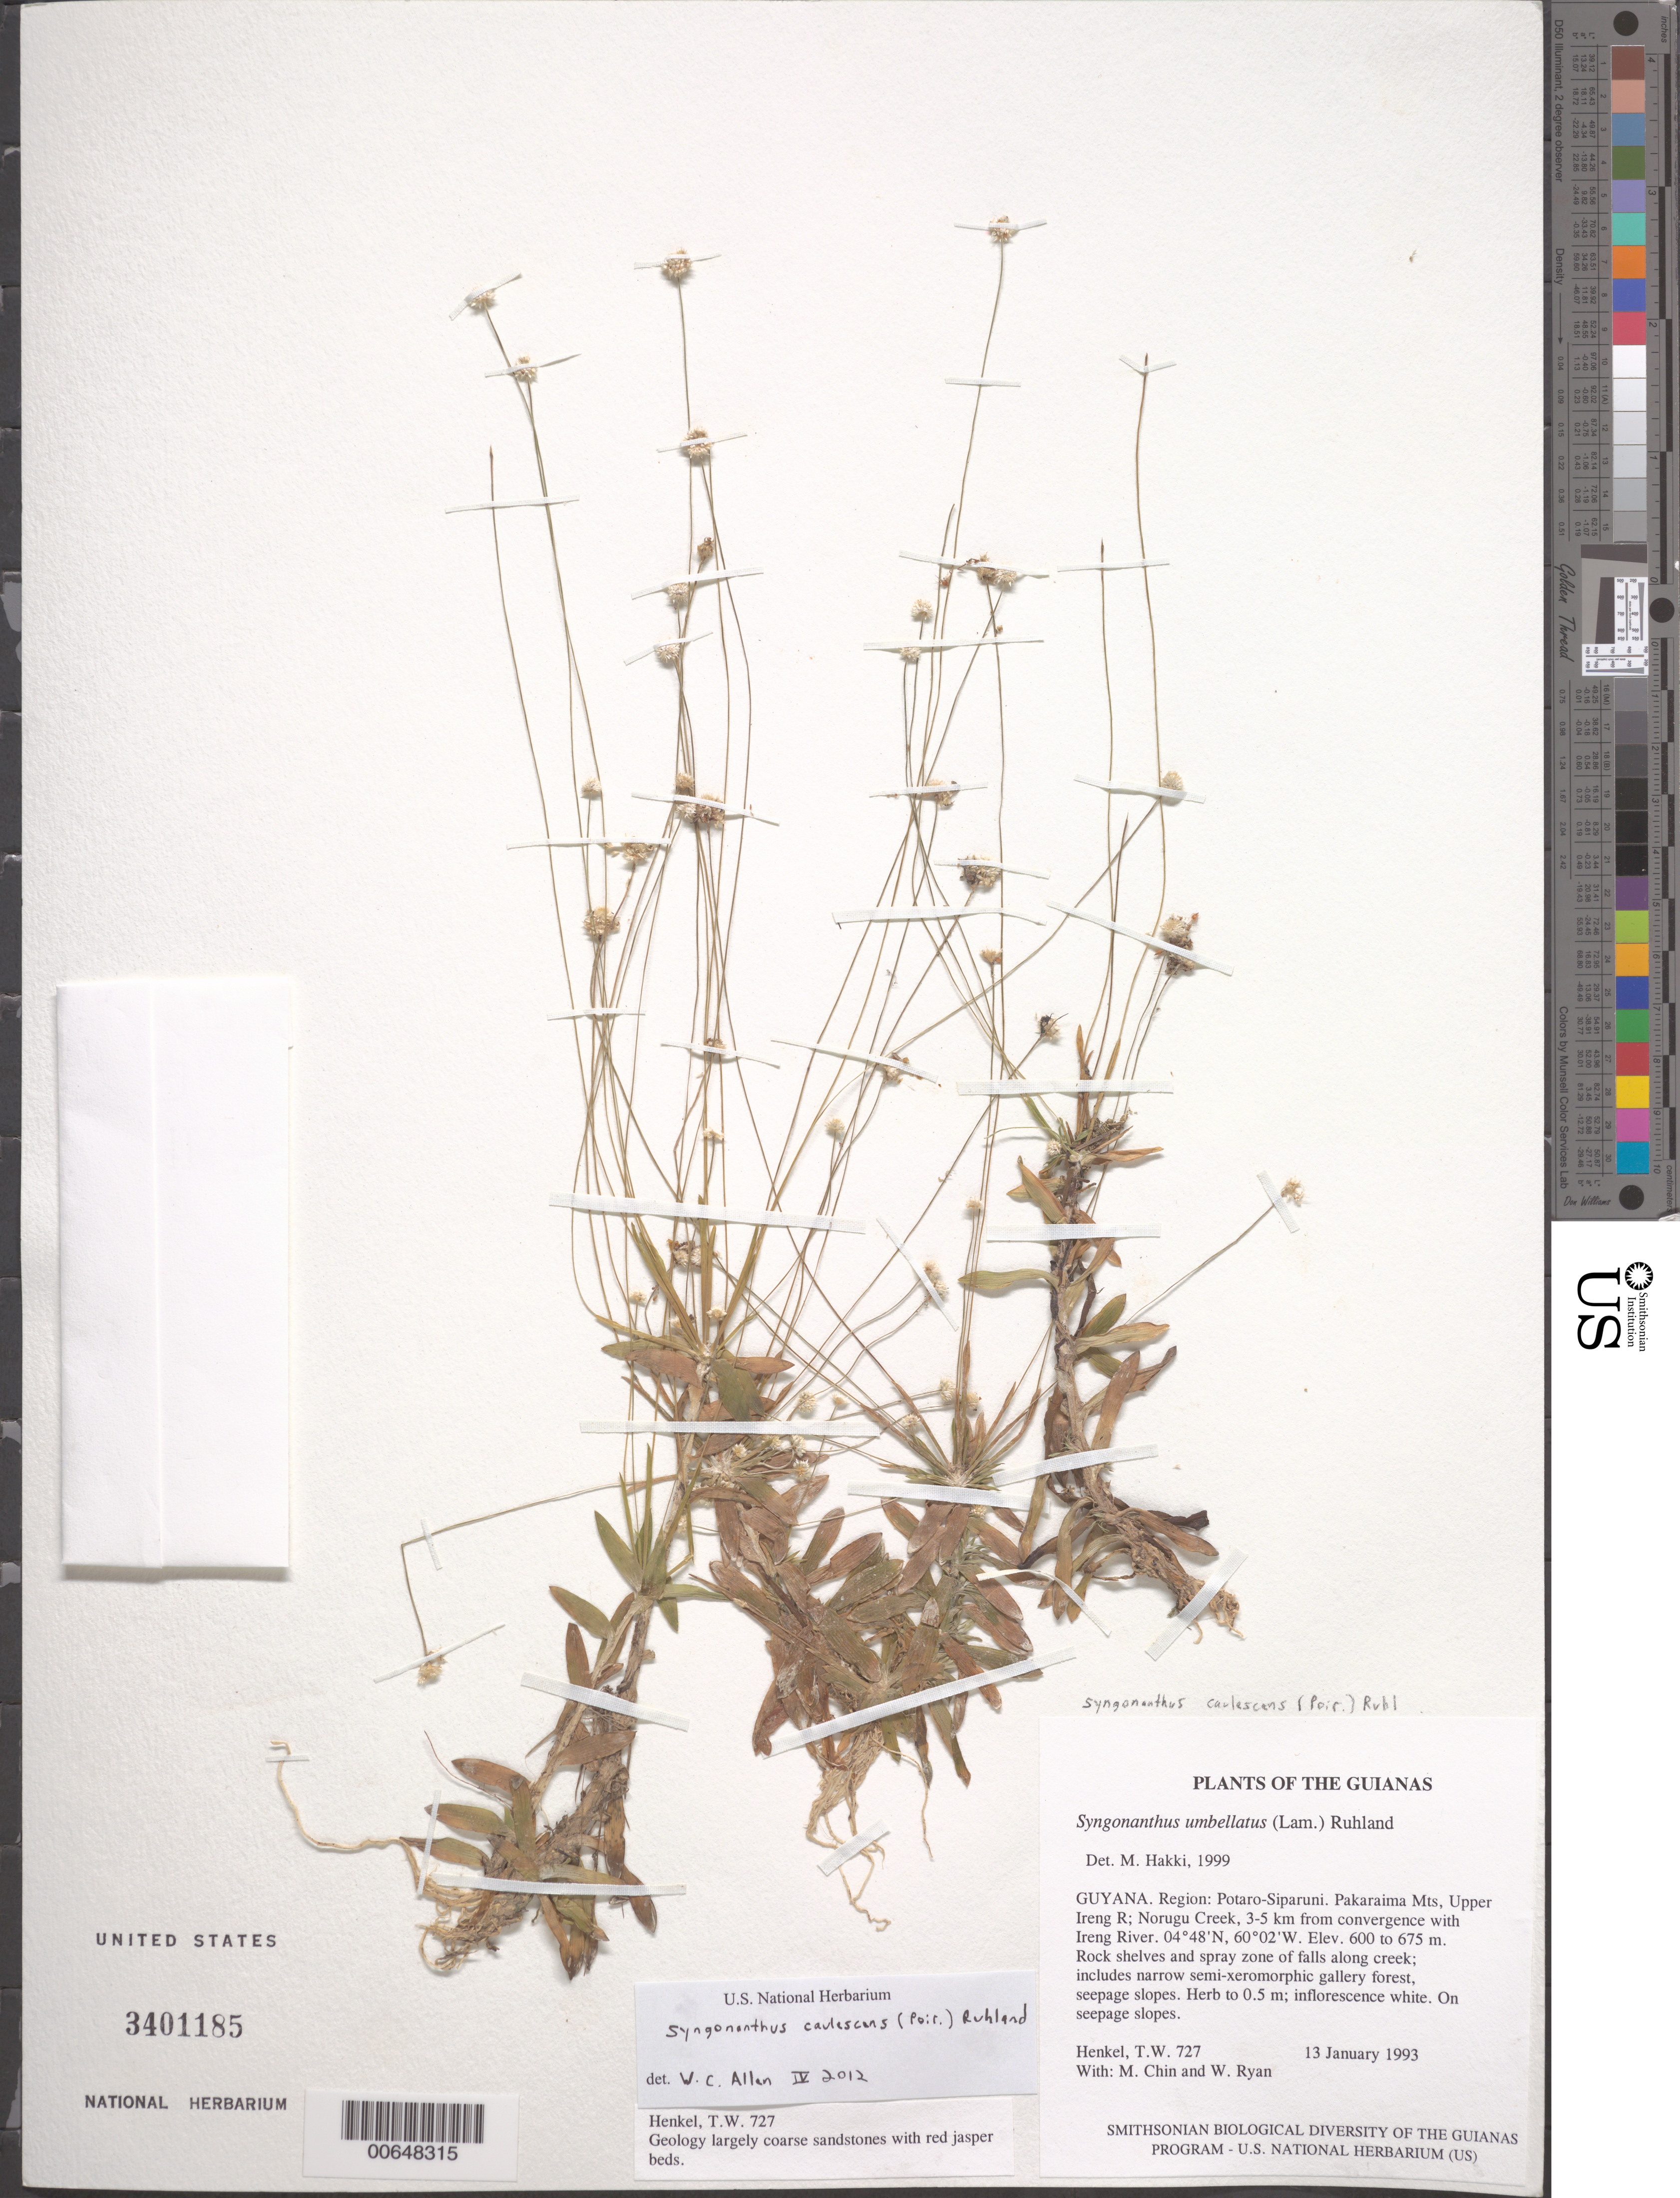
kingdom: Plantae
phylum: Tracheophyta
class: Liliopsida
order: Poales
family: Eriocaulaceae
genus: Syngonanthus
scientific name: Syngonanthus caulescens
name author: (Poir.) Ruhland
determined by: Allen, W. C., (UNITED STATES)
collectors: T. Henkel, M. Chin & W. Ryan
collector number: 727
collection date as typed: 13 January 1993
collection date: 1993-01-13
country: Guyana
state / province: Potaro-Siparuni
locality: Pakaraima Mts, Upper Ireng R; Norugu Creek, 3-5 km from convergence with Ireng River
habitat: Rock shelves and spray zone of falls along creek; includes narrow semi-xeromorphic gallery forest, seepage slopes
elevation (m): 600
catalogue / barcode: US 3401185